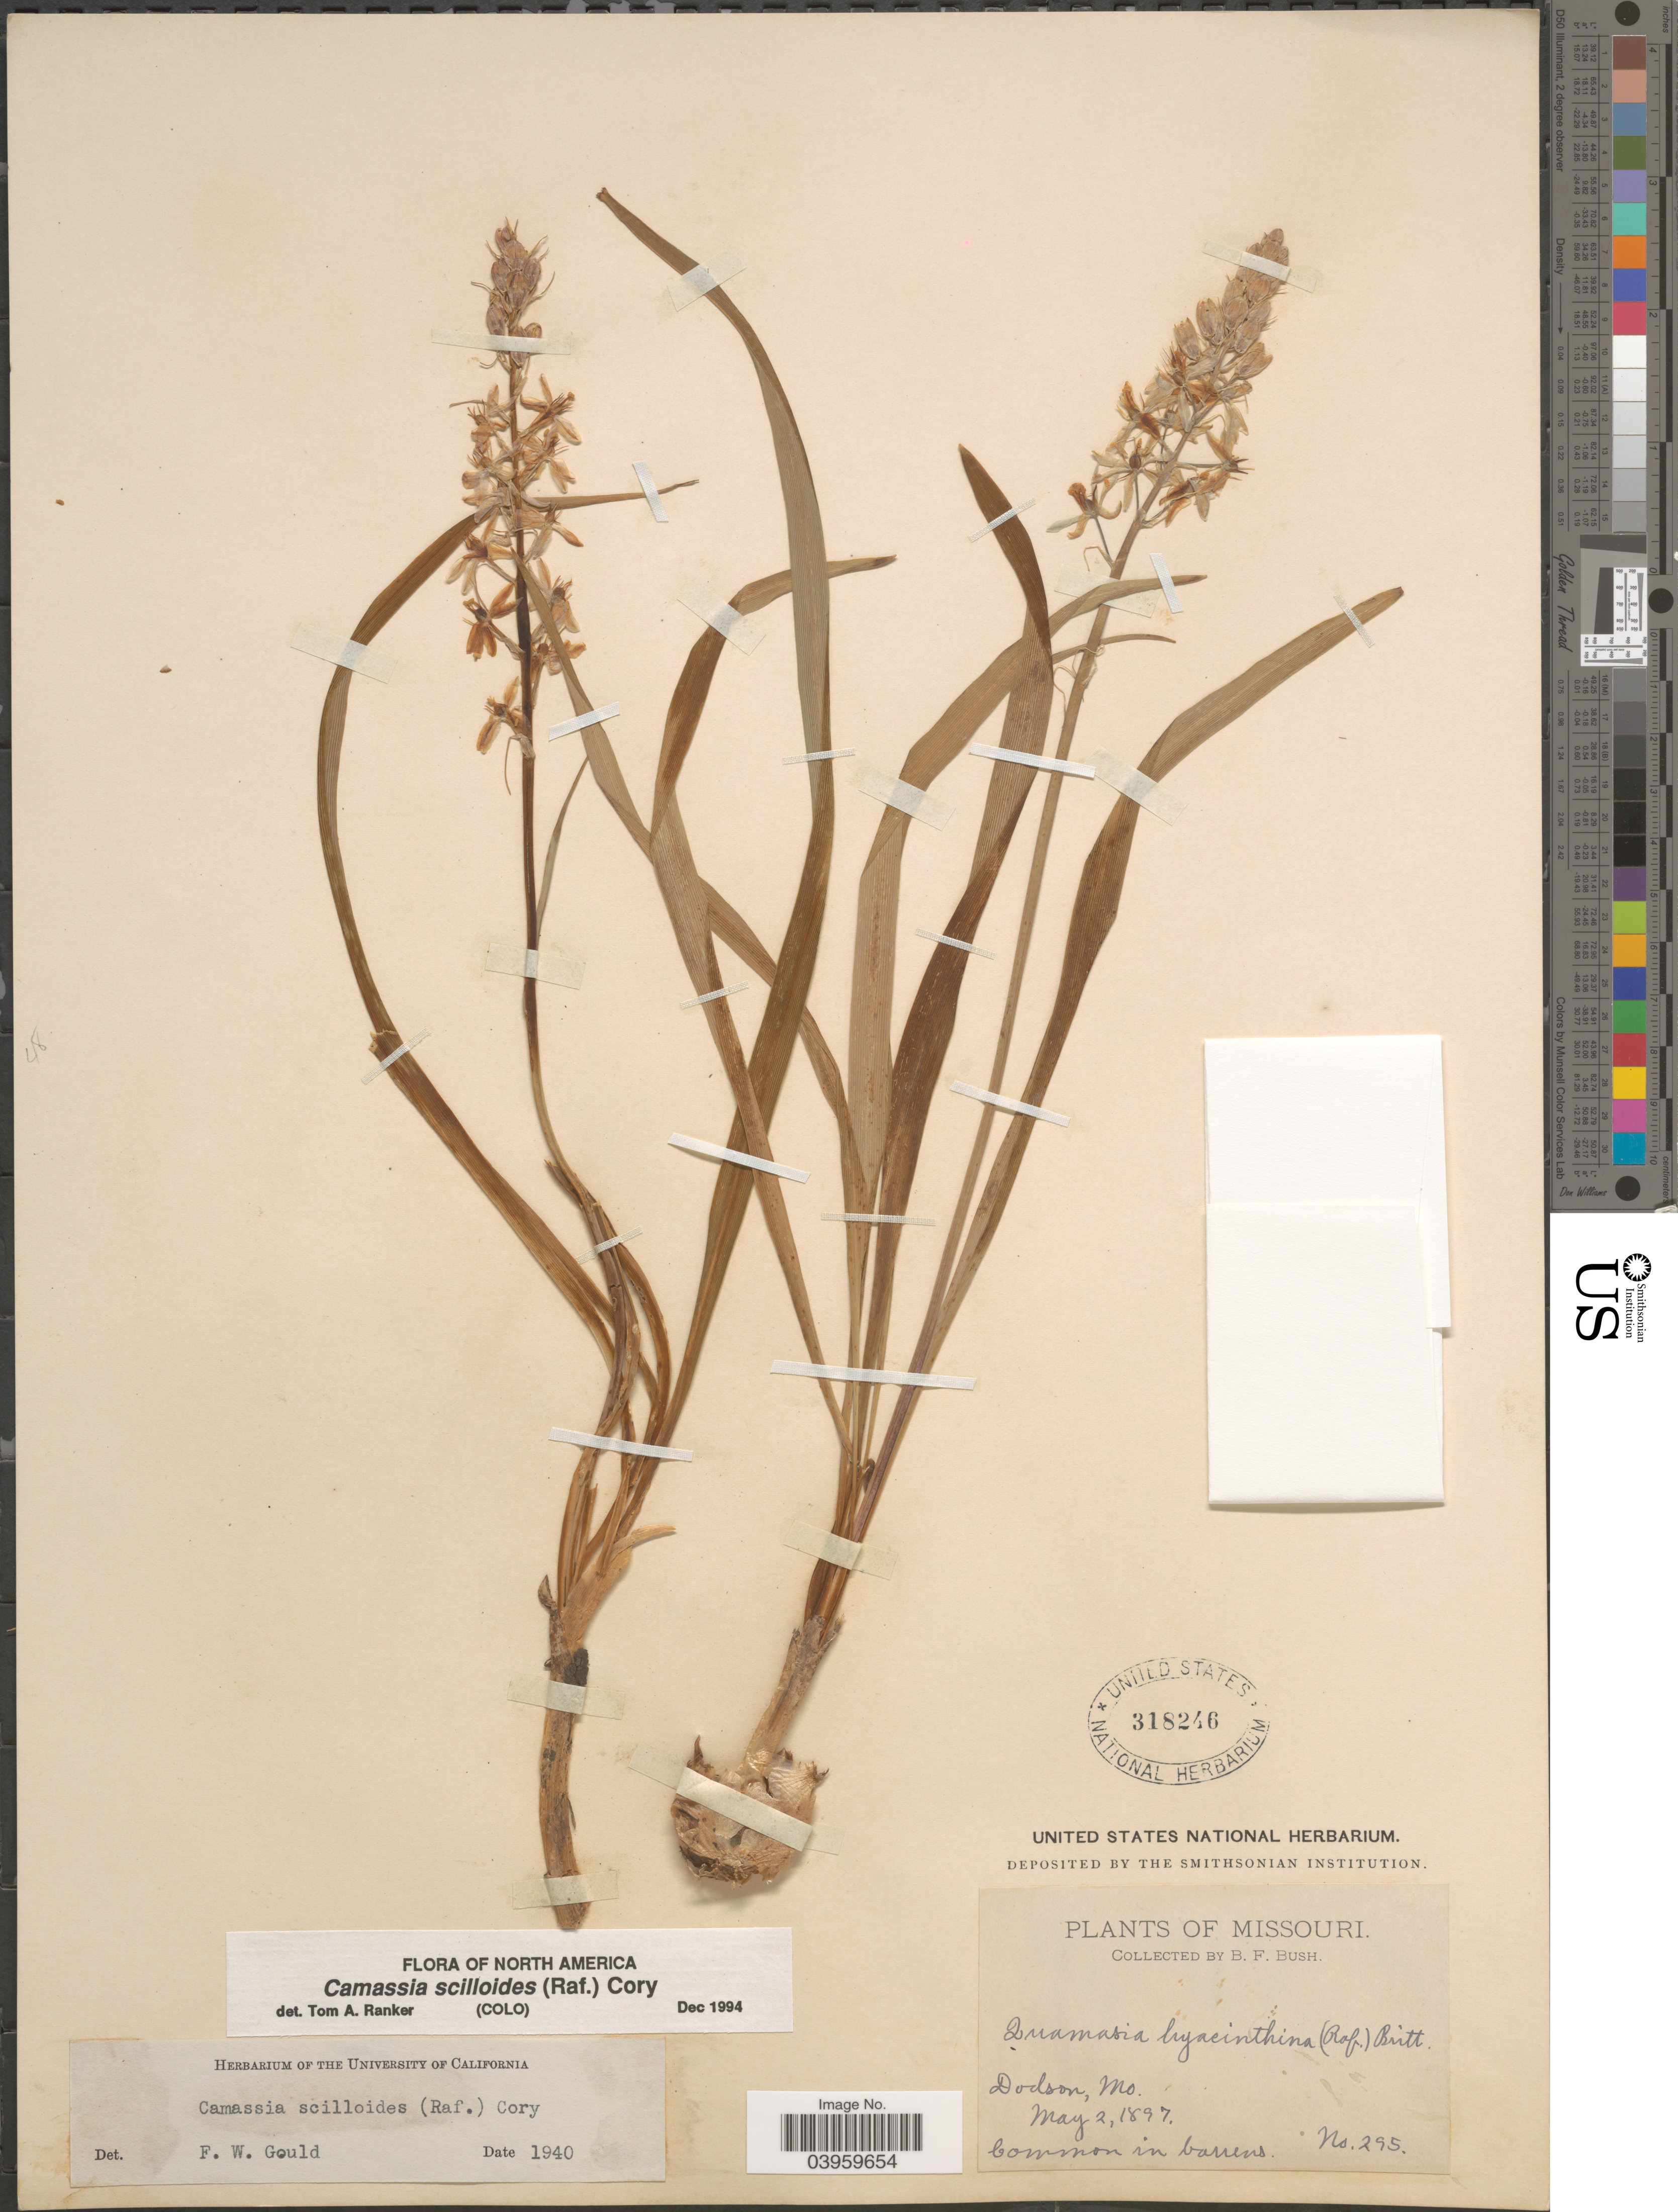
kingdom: Plantae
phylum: Tracheophyta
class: Liliopsida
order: Asparagales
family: Asparagaceae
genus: Camassia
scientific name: Camassia scilloides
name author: (Raf.) Cory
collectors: B. F. Bush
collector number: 295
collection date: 1897-05-02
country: United States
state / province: Missouri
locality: Dodson.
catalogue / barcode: US 318246